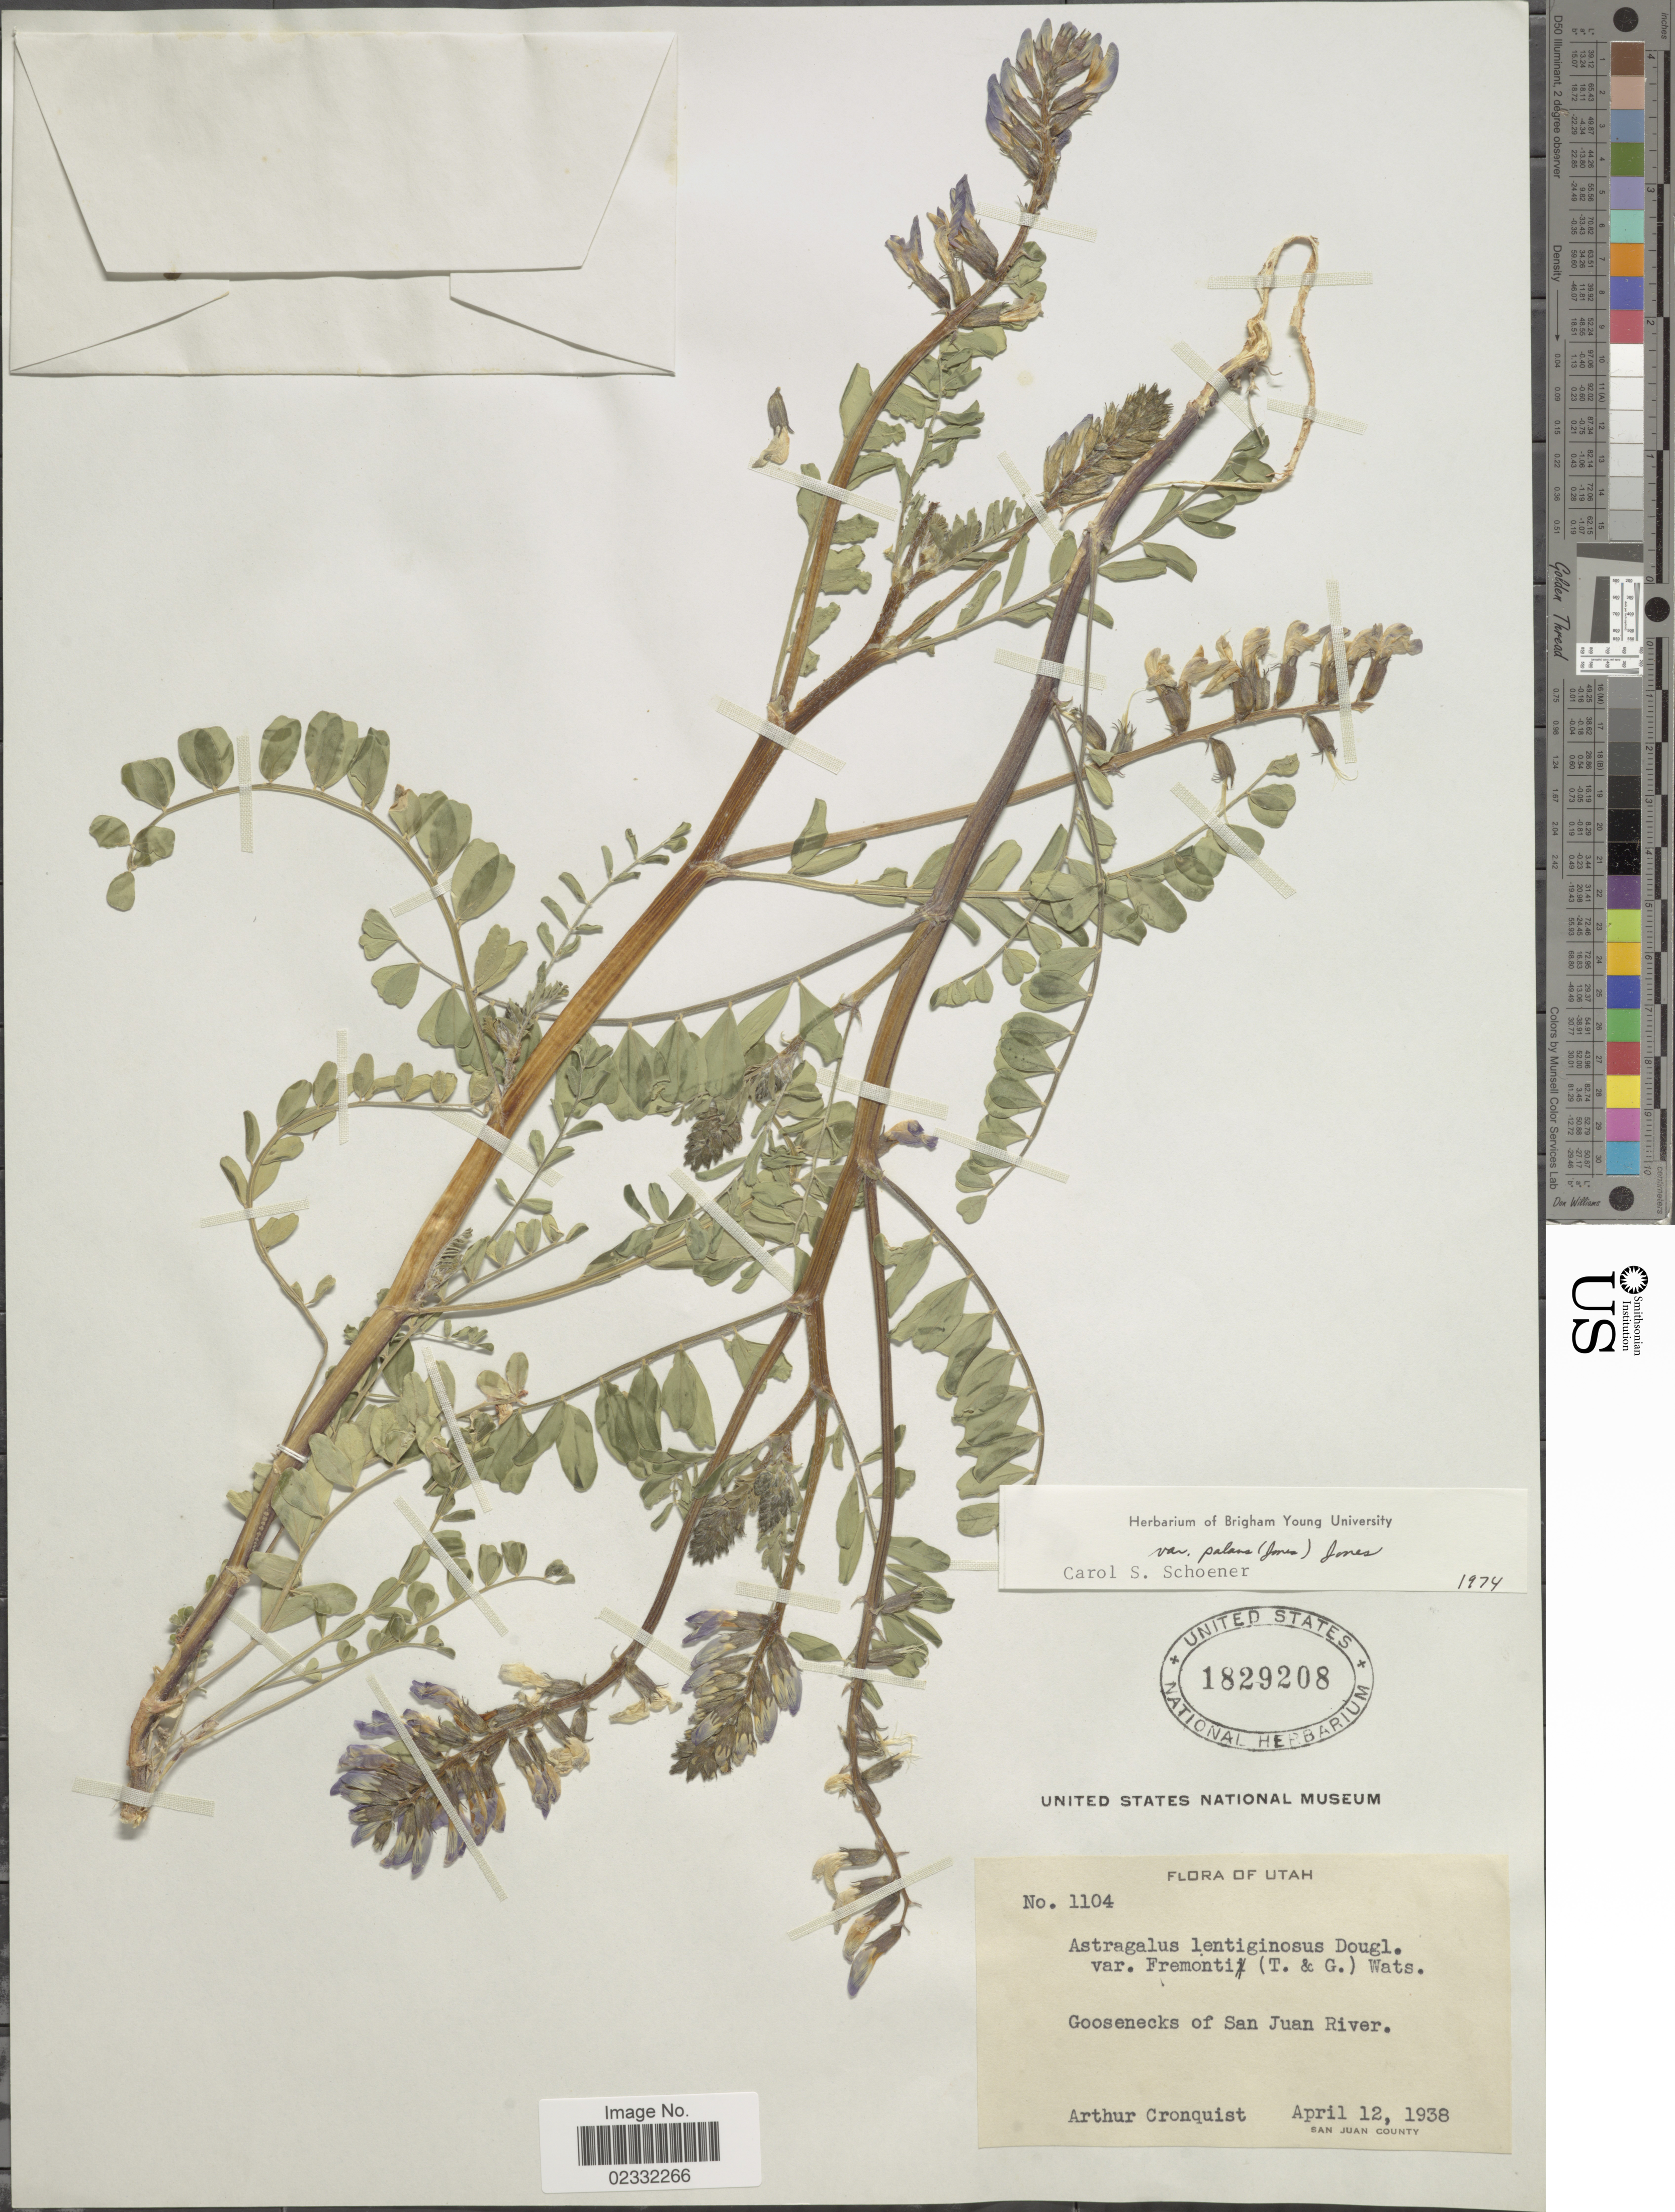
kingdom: Plantae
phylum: Tracheophyta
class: Magnoliopsida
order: Fabales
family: Fabaceae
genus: Astragalus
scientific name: Astragalus lentiginosus var. palans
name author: (M.E. Jones) M.E. Jones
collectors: A. J. Cronquist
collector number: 1104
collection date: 1938-04-12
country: United States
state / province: Utah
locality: Goosenecks of San Juan River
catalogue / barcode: US 1829208